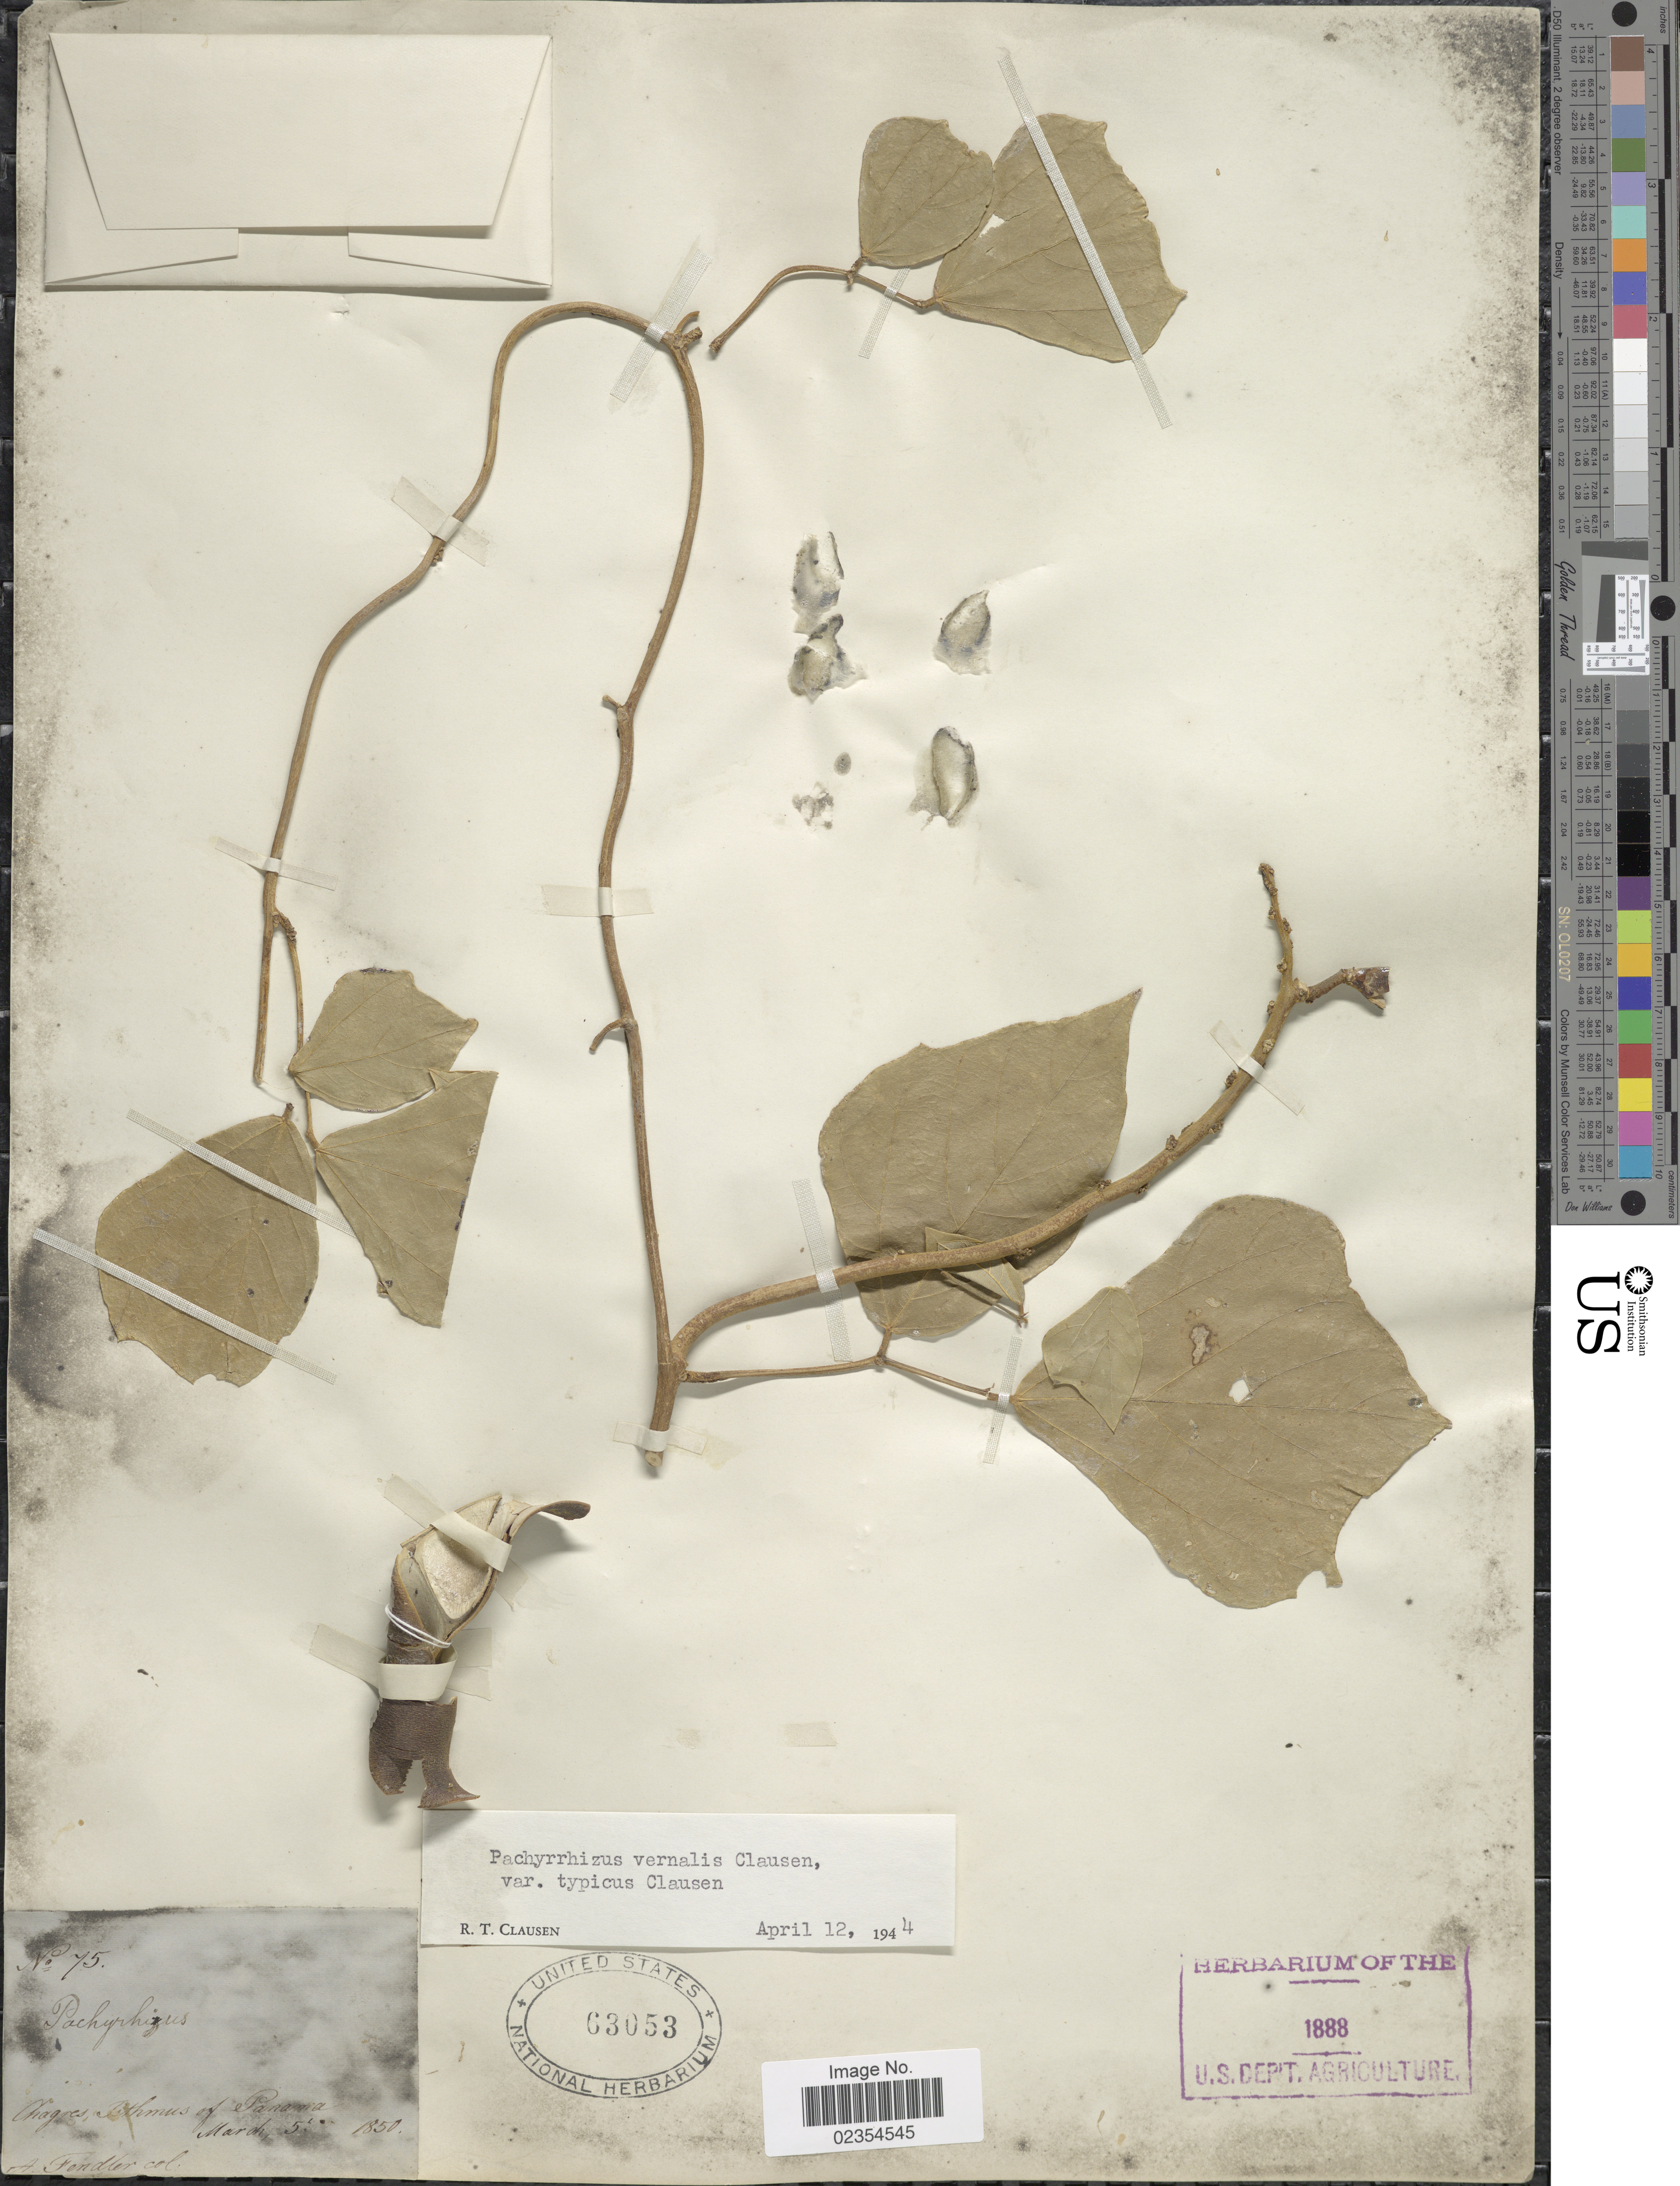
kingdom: Plantae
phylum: Tracheophyta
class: Magnoliopsida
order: Fabales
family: Fabaceae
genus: Pachyrhizus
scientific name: Pachyrhizus vernalis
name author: R.T. Clausen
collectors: A. Fendler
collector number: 75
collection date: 1850-03-05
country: Panama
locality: Chagres, Isthmus of Panama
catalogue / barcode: US 63053